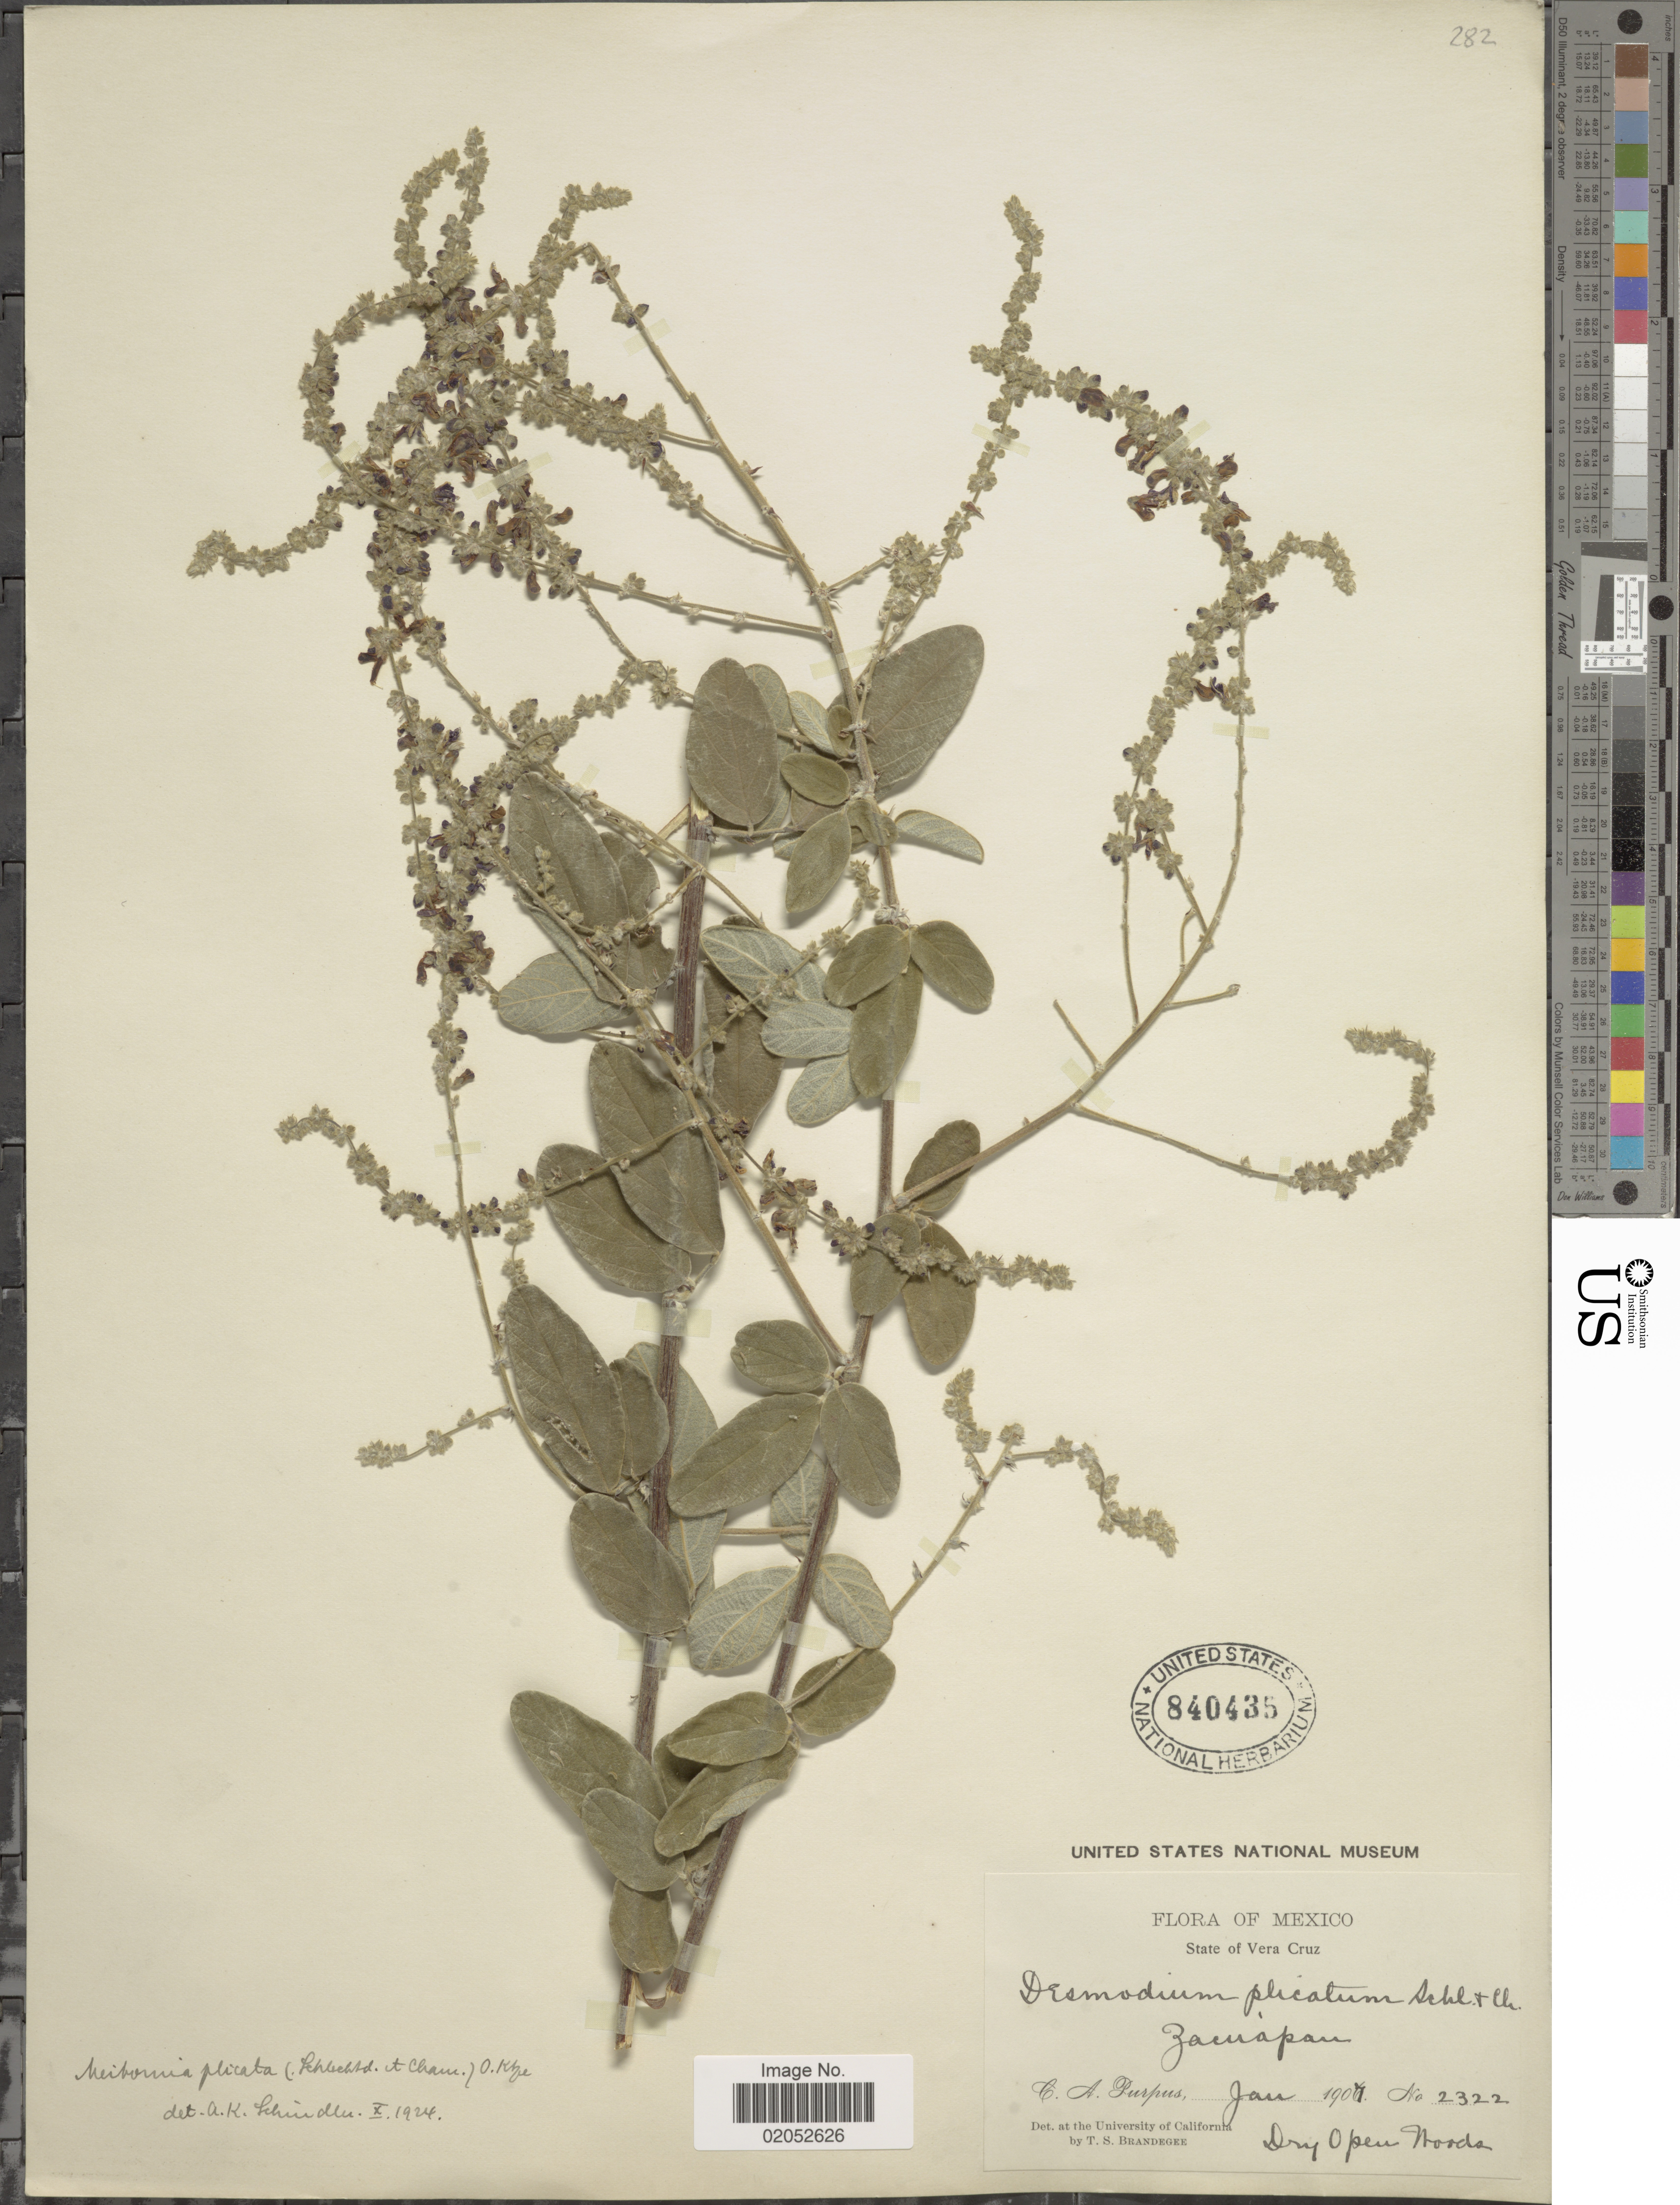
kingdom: Plantae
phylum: Tracheophyta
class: Magnoliopsida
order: Fabales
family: Fabaceae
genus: Desmodium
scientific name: Desmodium plicatum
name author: Schltdl. & Cham.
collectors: C. A. Purpus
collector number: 2322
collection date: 1907-01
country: Mexico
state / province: Veracruz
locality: State of Vera Cruz, Zacuapan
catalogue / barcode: US 840435